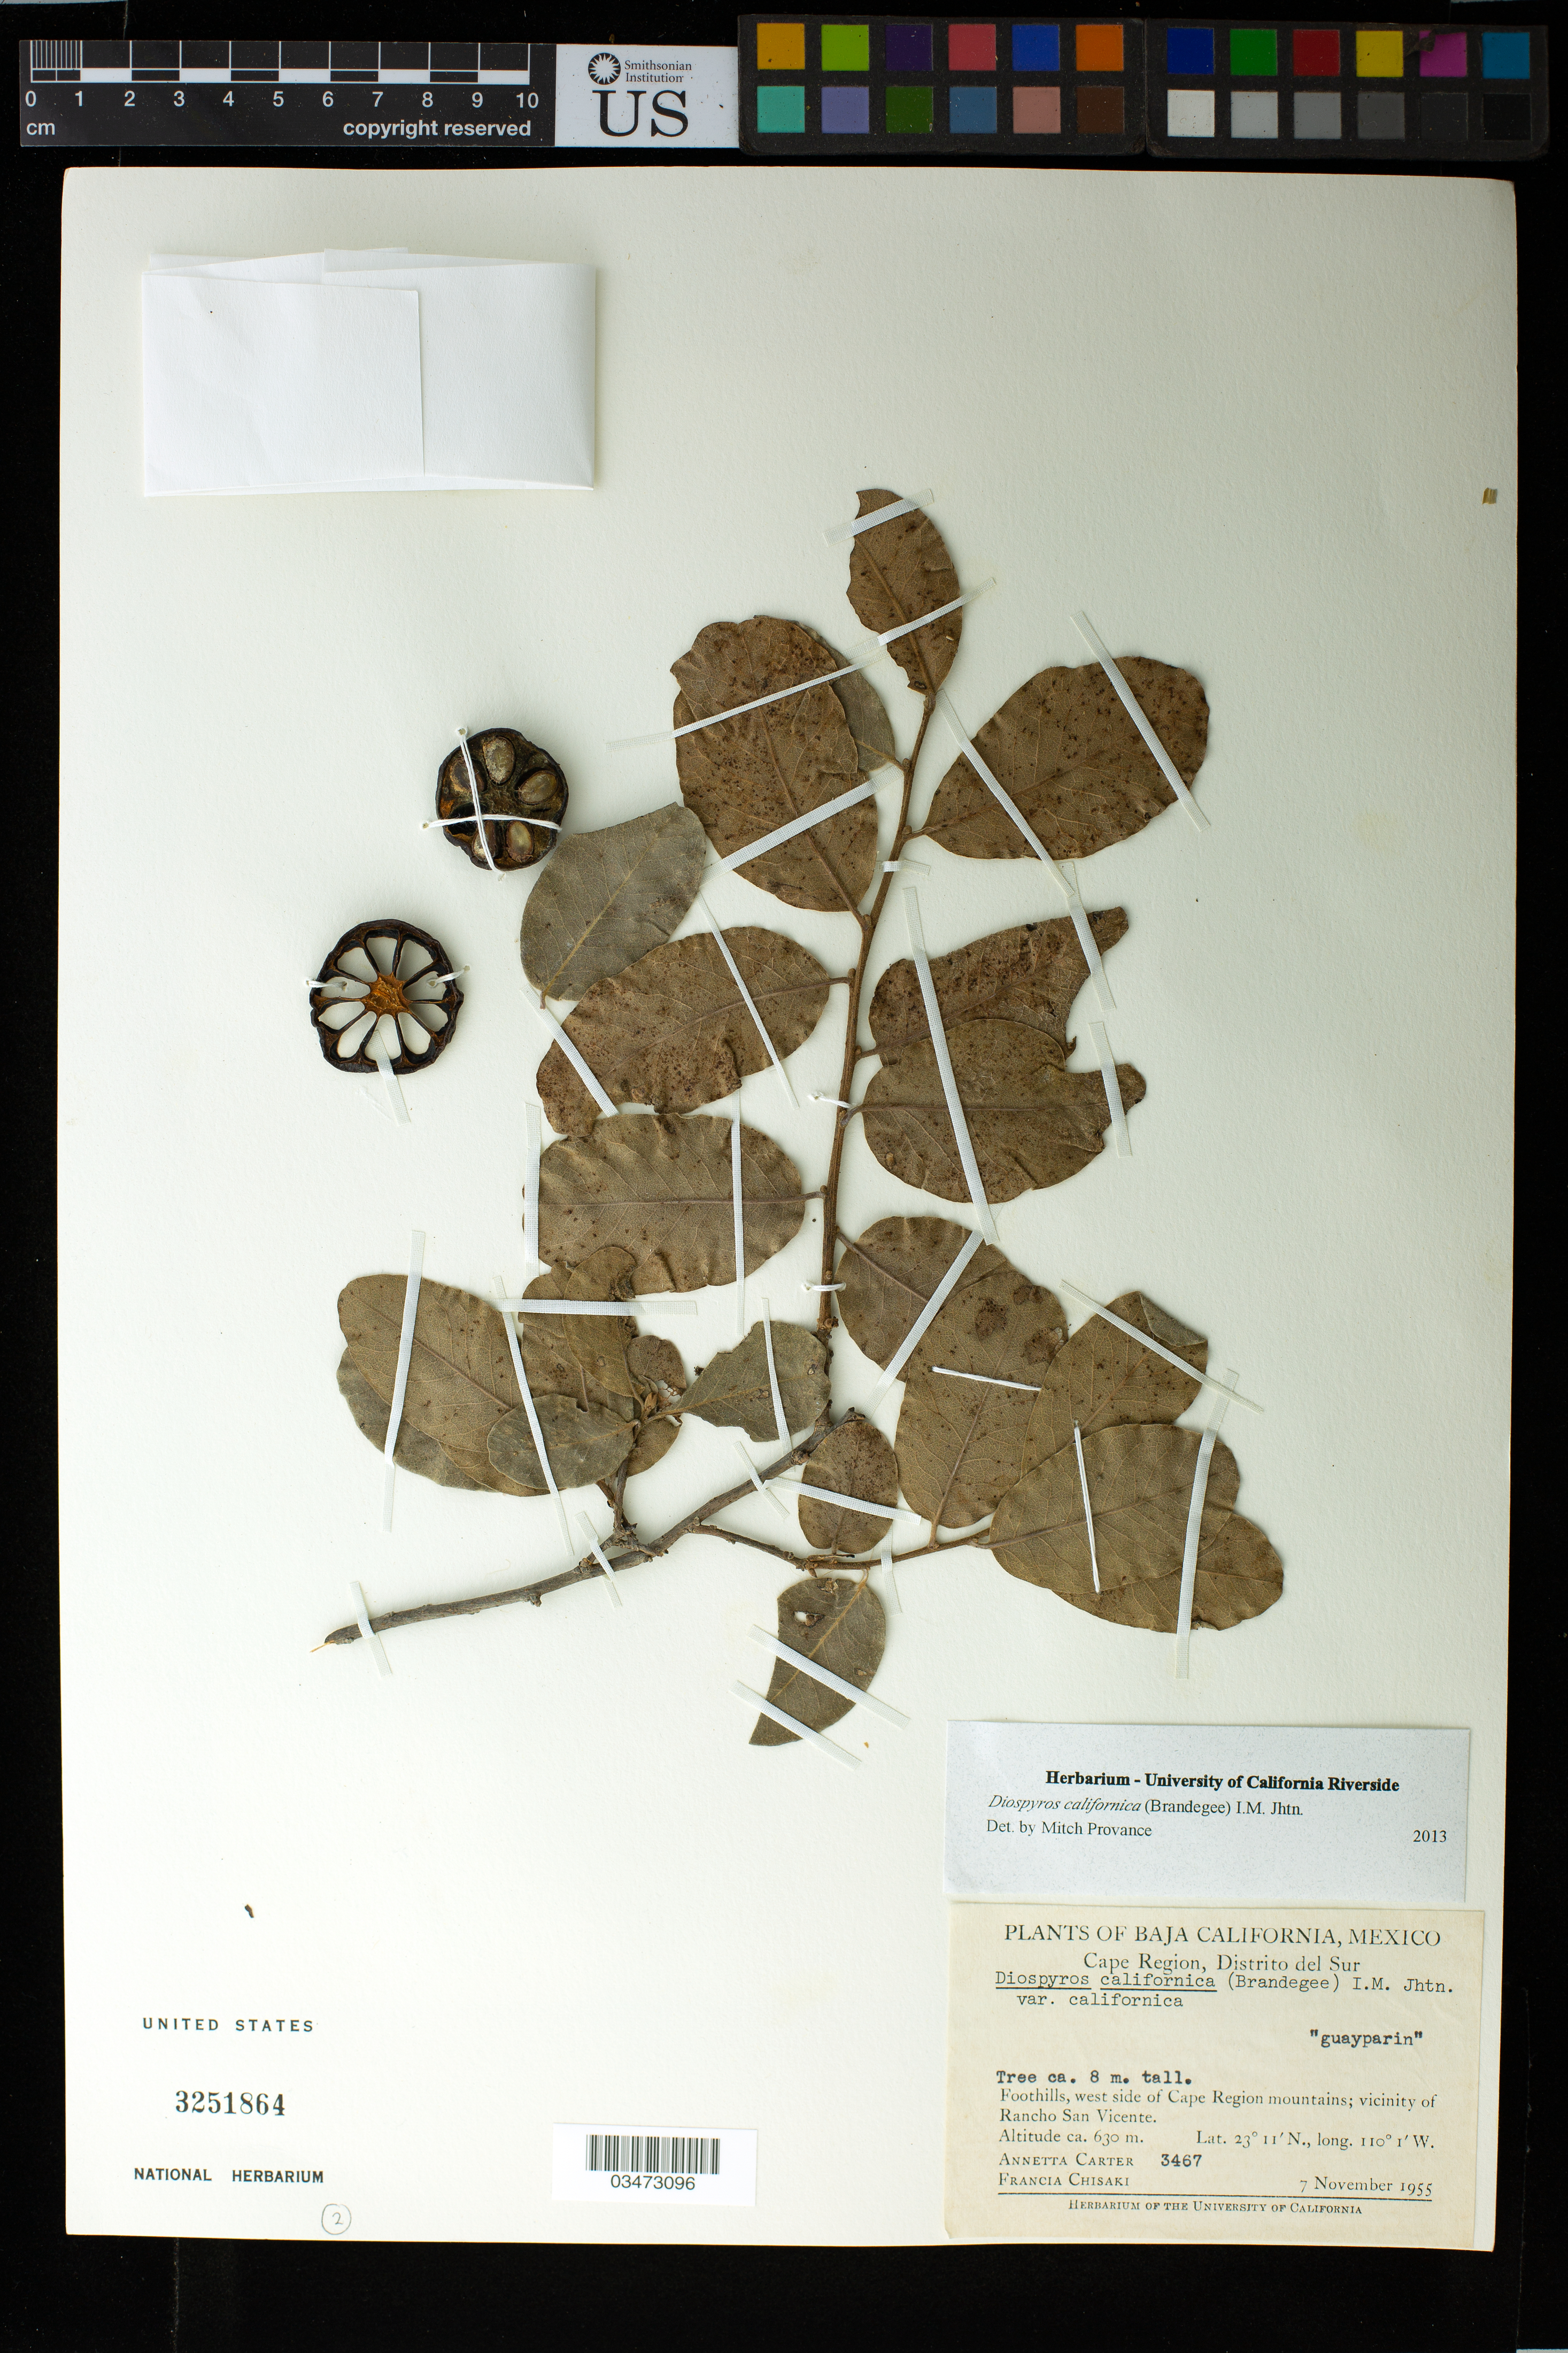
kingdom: Plantae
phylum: Tracheophyta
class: Magnoliopsida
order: Ericales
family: Ebenaceae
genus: Diospyros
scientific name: Diospyros californica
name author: (Brandegee) I.M. Johnst.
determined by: Provance, M. C.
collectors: A. Carter & F. Chisaki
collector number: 3467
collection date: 1955-11-07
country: Mexico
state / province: Baja California Sur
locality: Foothills, west side of Cape Region mountains; vicinity of Rancfho San Vicente.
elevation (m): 630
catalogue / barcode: US 3251864